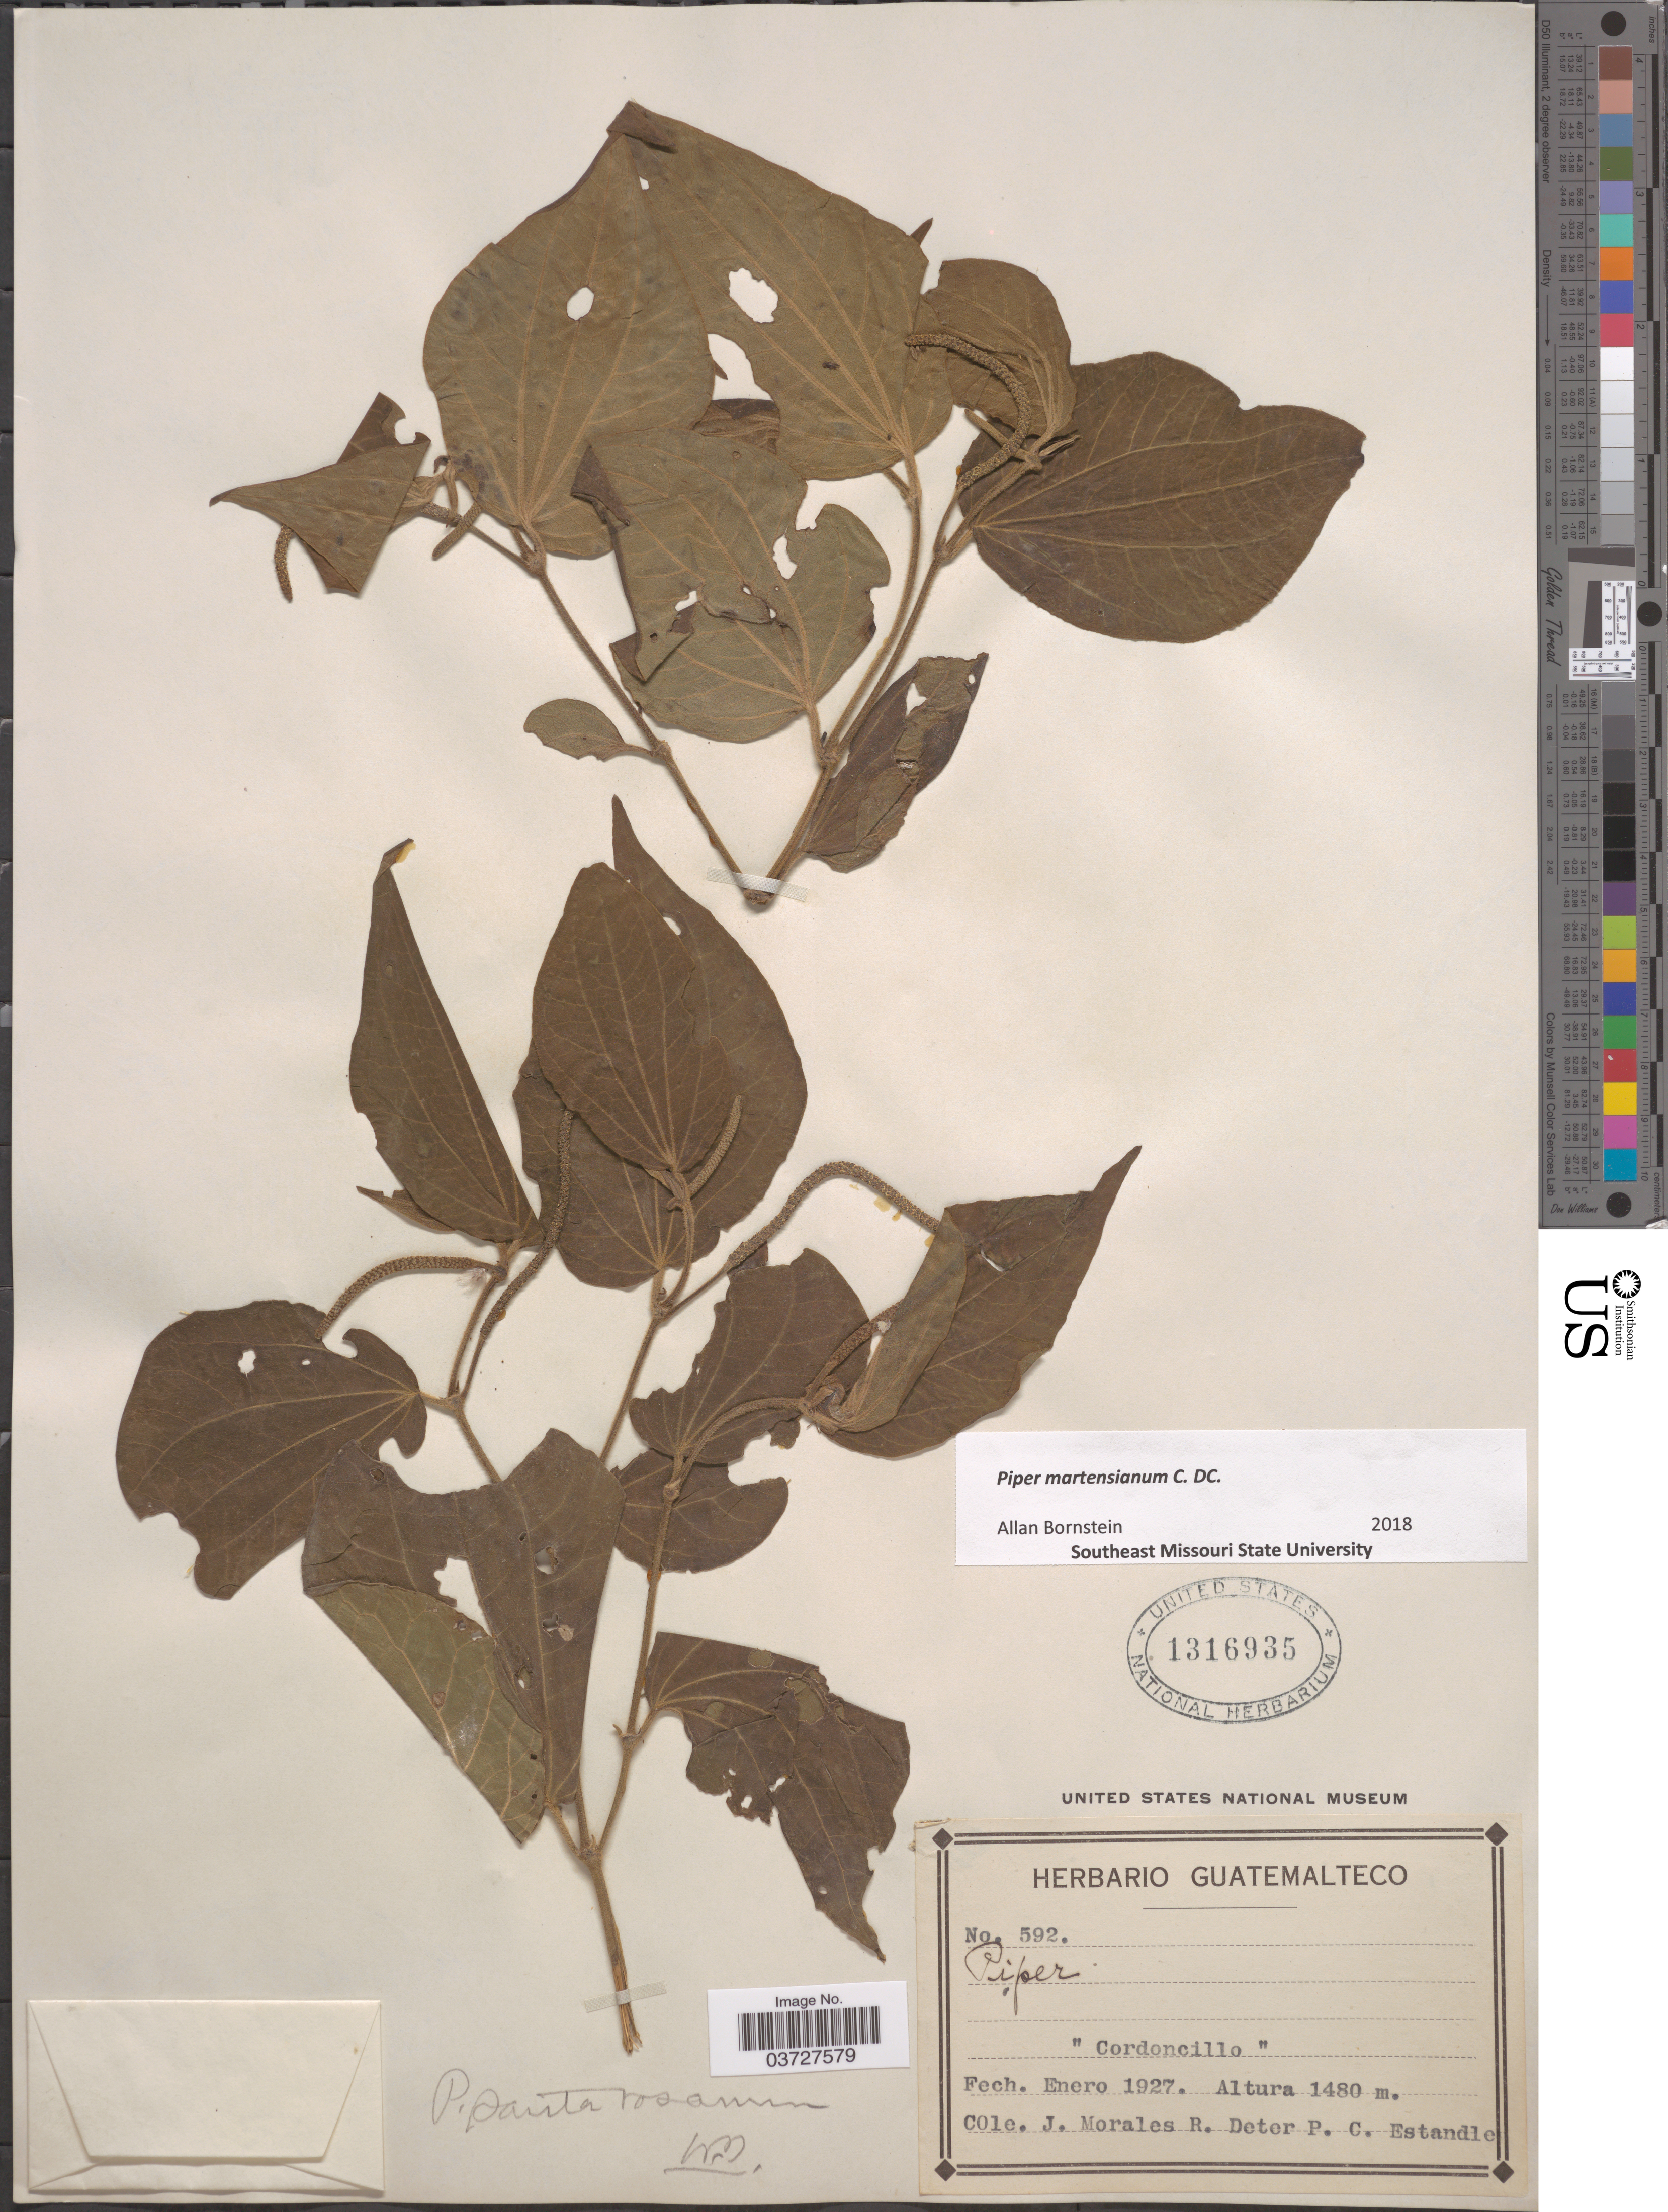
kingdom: Plantae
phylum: Tracheophyta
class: Magnoliopsida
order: Piperales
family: Piperaceae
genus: Piper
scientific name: Piper martensianum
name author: C. DC.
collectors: J. Morales R.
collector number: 592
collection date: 1927-01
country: Guatemala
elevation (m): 1480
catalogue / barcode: US 1316935